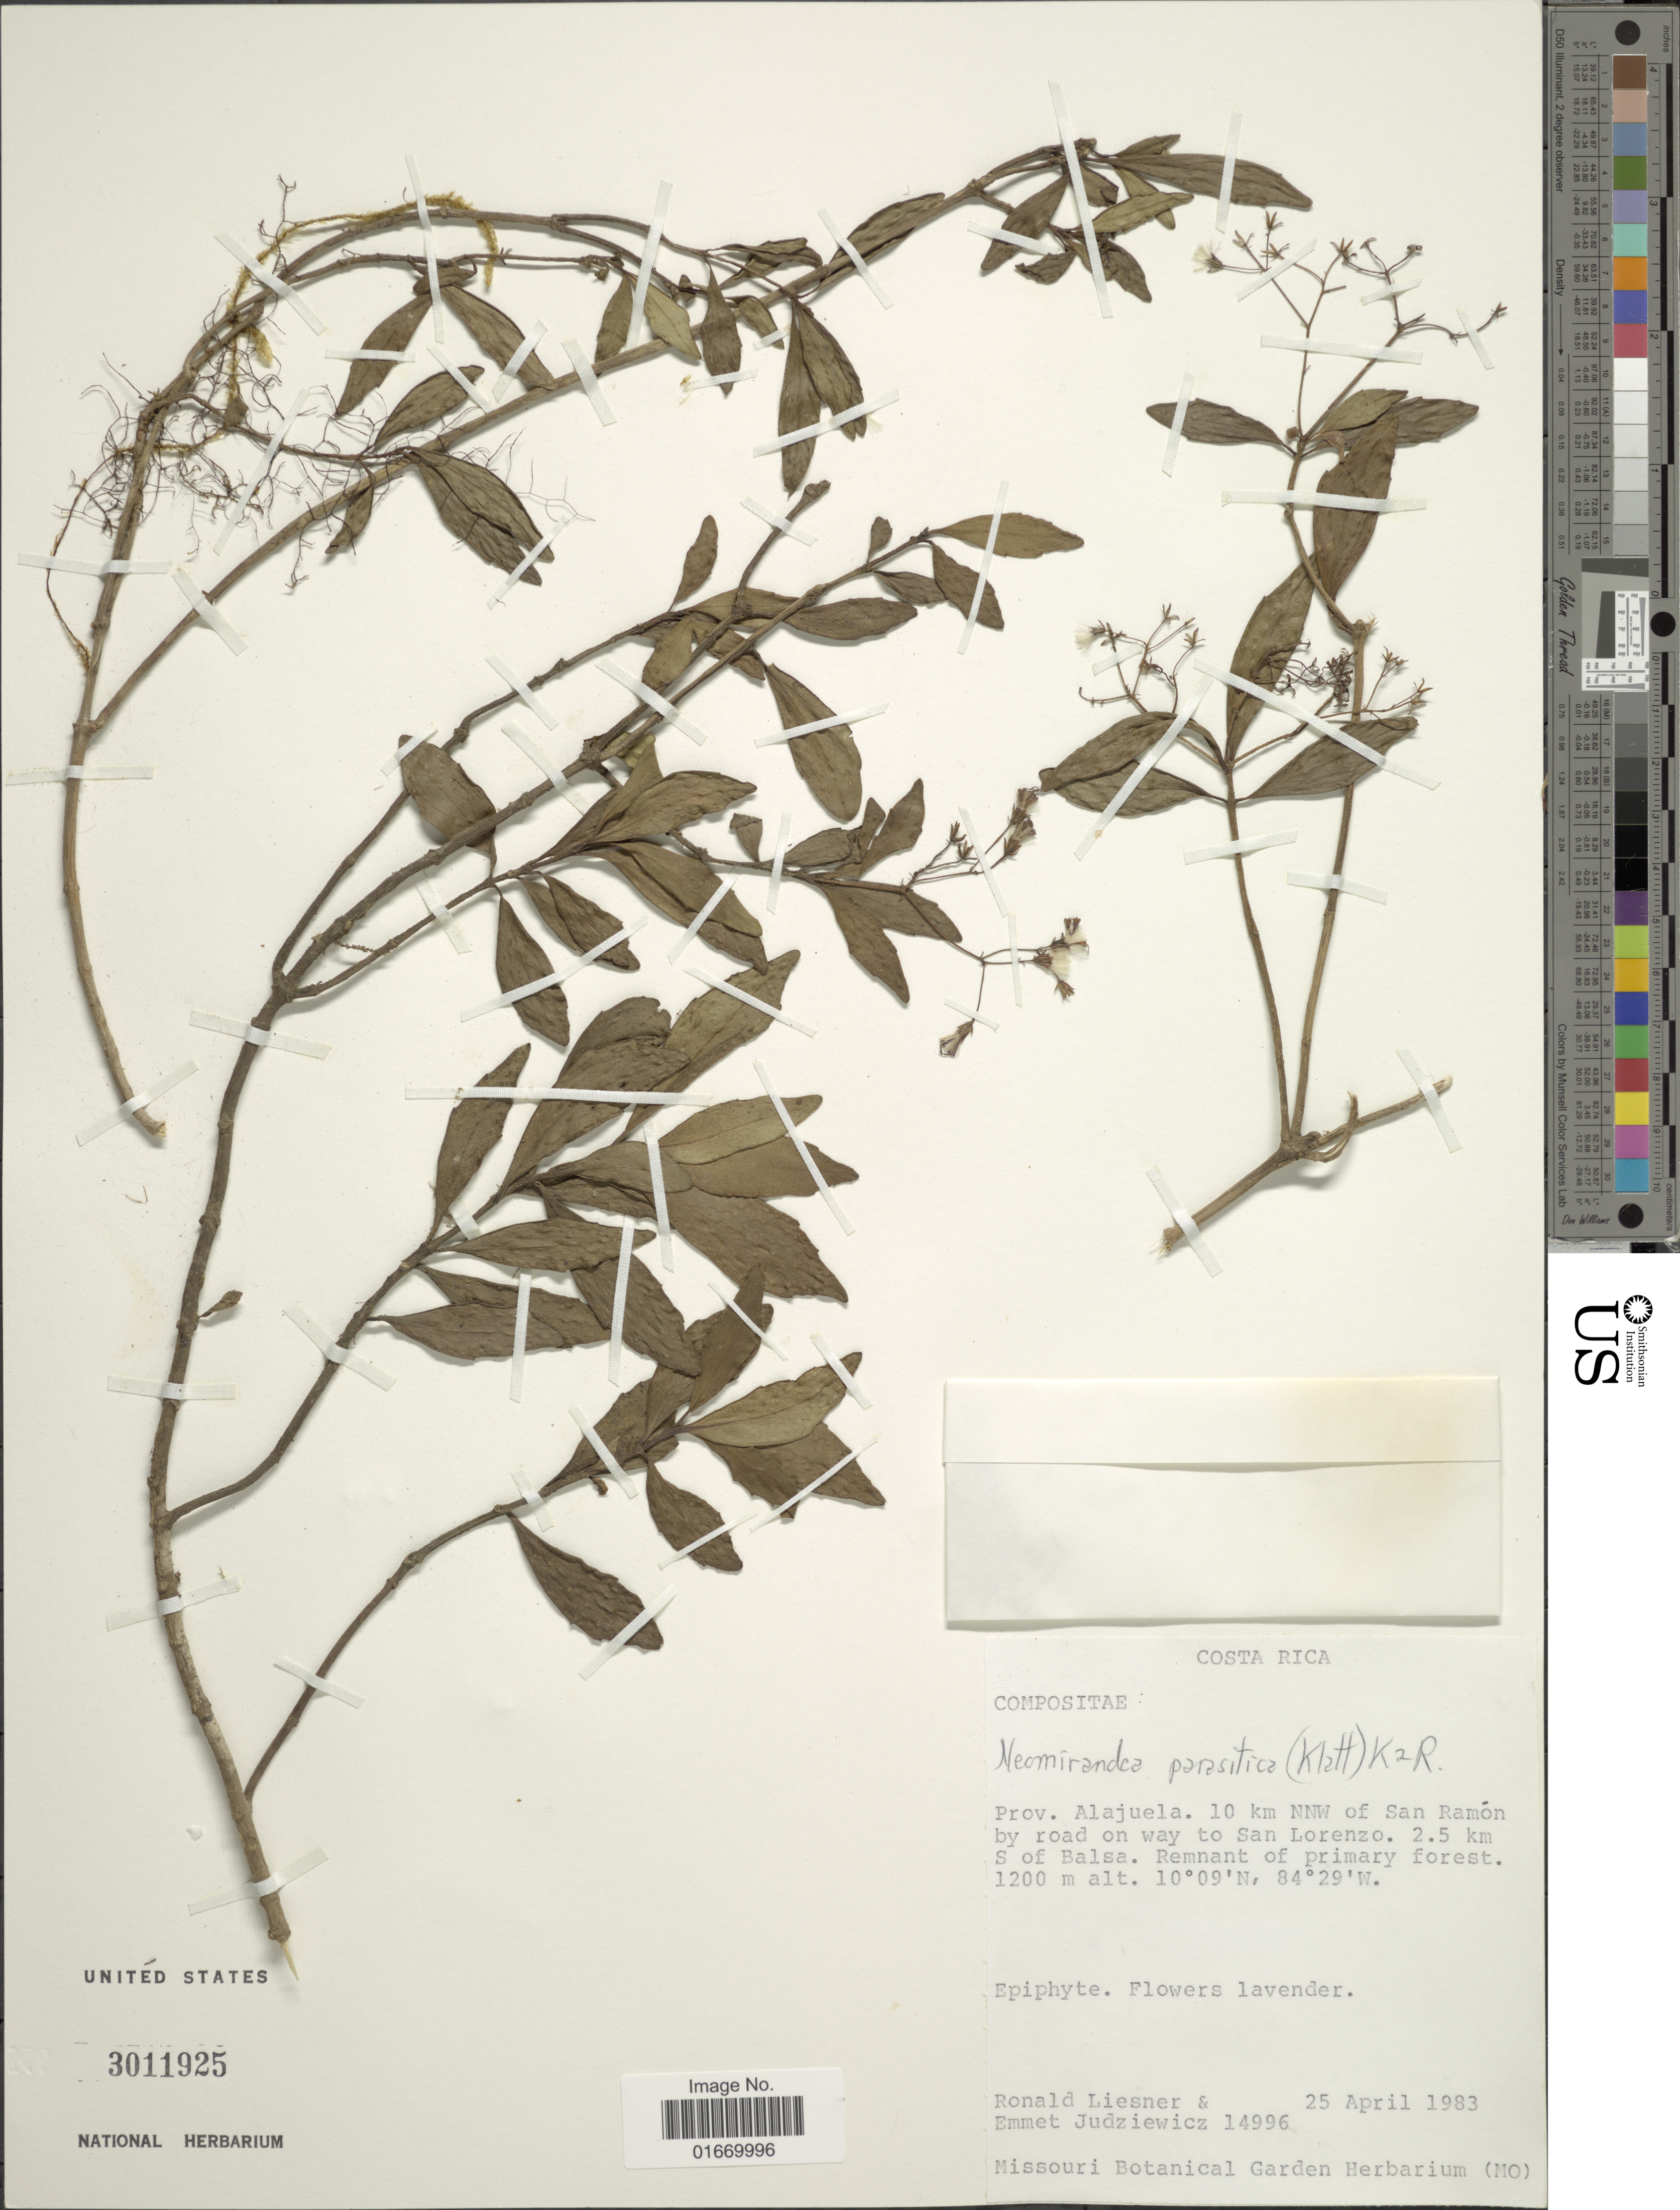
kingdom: Plantae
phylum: Tracheophyta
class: Magnoliopsida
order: Asterales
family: Asteraceae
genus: Neomirandea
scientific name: Neomirandea parasitica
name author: (Klatt) R.M. King & H. Rob.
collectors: R. L. Liesner & E. J. Judziewicz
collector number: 14996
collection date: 1983-04-25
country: Costa Rica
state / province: Alajuela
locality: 10 km NNW of San Ramon by road on way to San Lorenzo, 2.5 km S of Balsa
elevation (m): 1200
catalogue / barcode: US 3011925